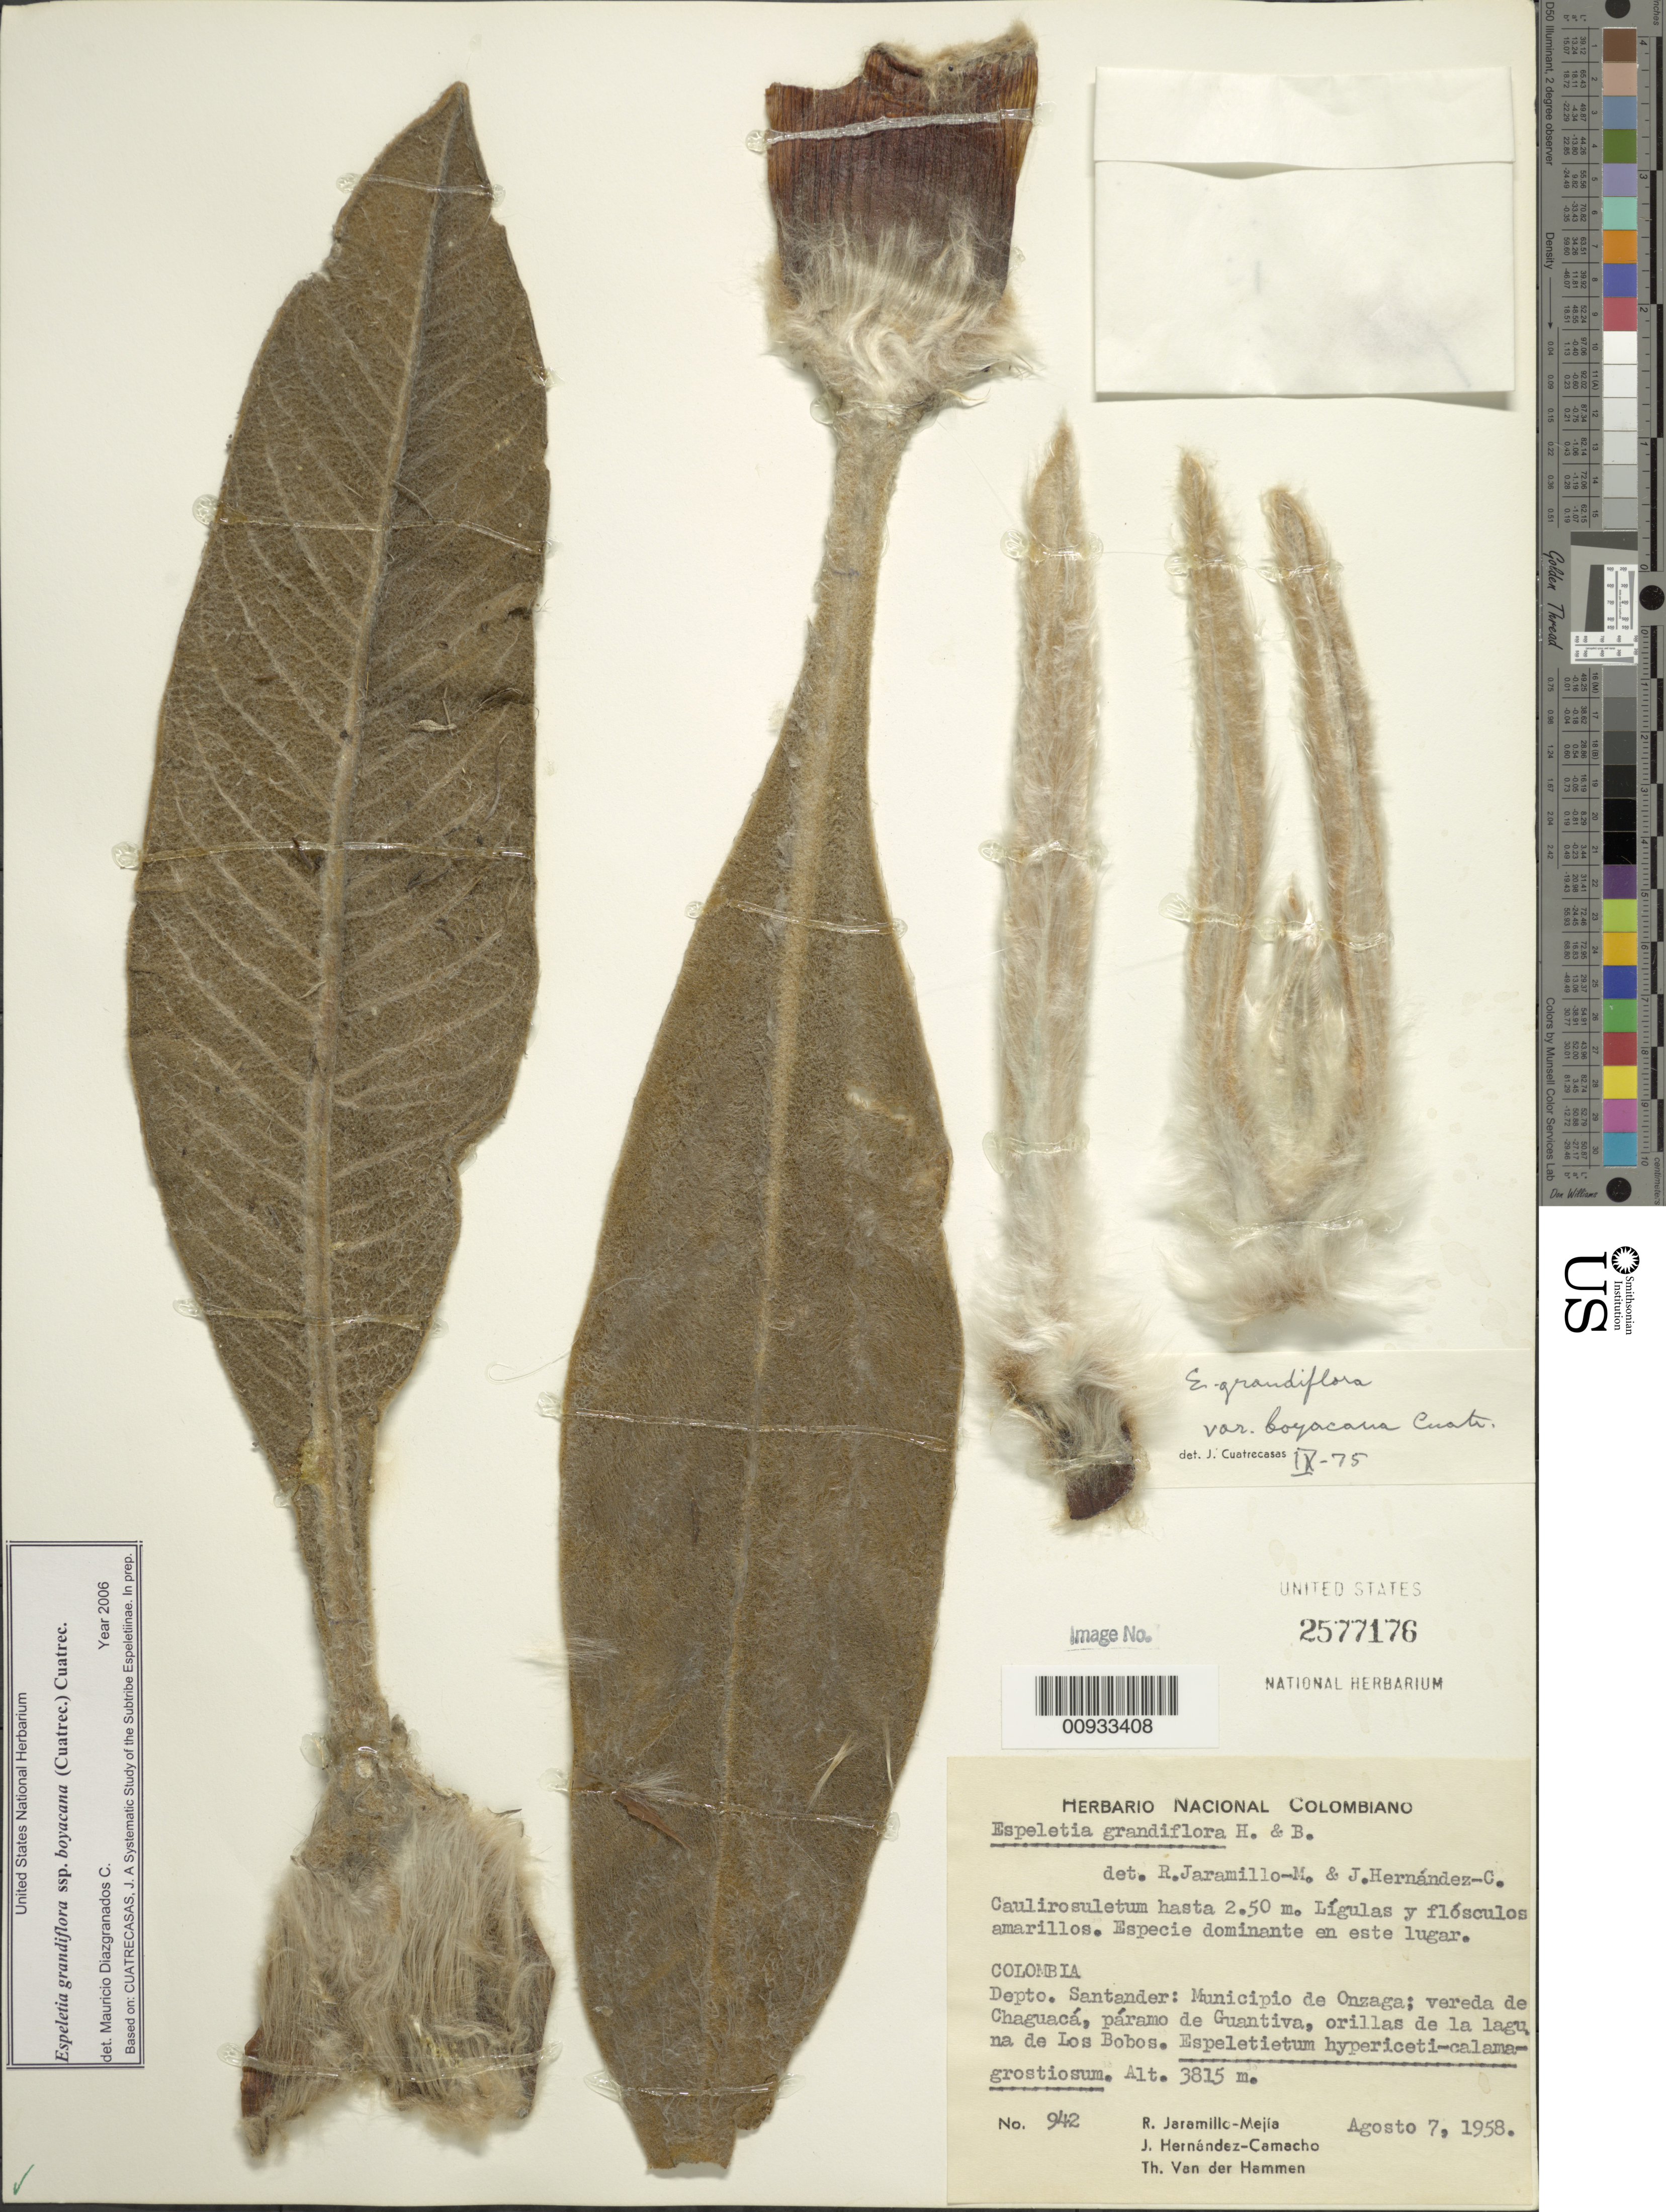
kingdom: Plantae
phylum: Tracheophyta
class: Magnoliopsida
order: Asterales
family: Asteraceae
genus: Espeletia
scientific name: Espeletia grandiflora subsp. boyacana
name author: (Cuatrec.) Cuatrec.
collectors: R. Jaramillo M., J. Hernandez Camacho & T. Hammen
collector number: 942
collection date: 1958-08-07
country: Colombia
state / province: Santander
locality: Municipio de Onzaga; vereda de Chaguaca, paramo de Guantiva, orillas de la laguna de los Bobos.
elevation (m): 3815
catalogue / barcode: US 2577176